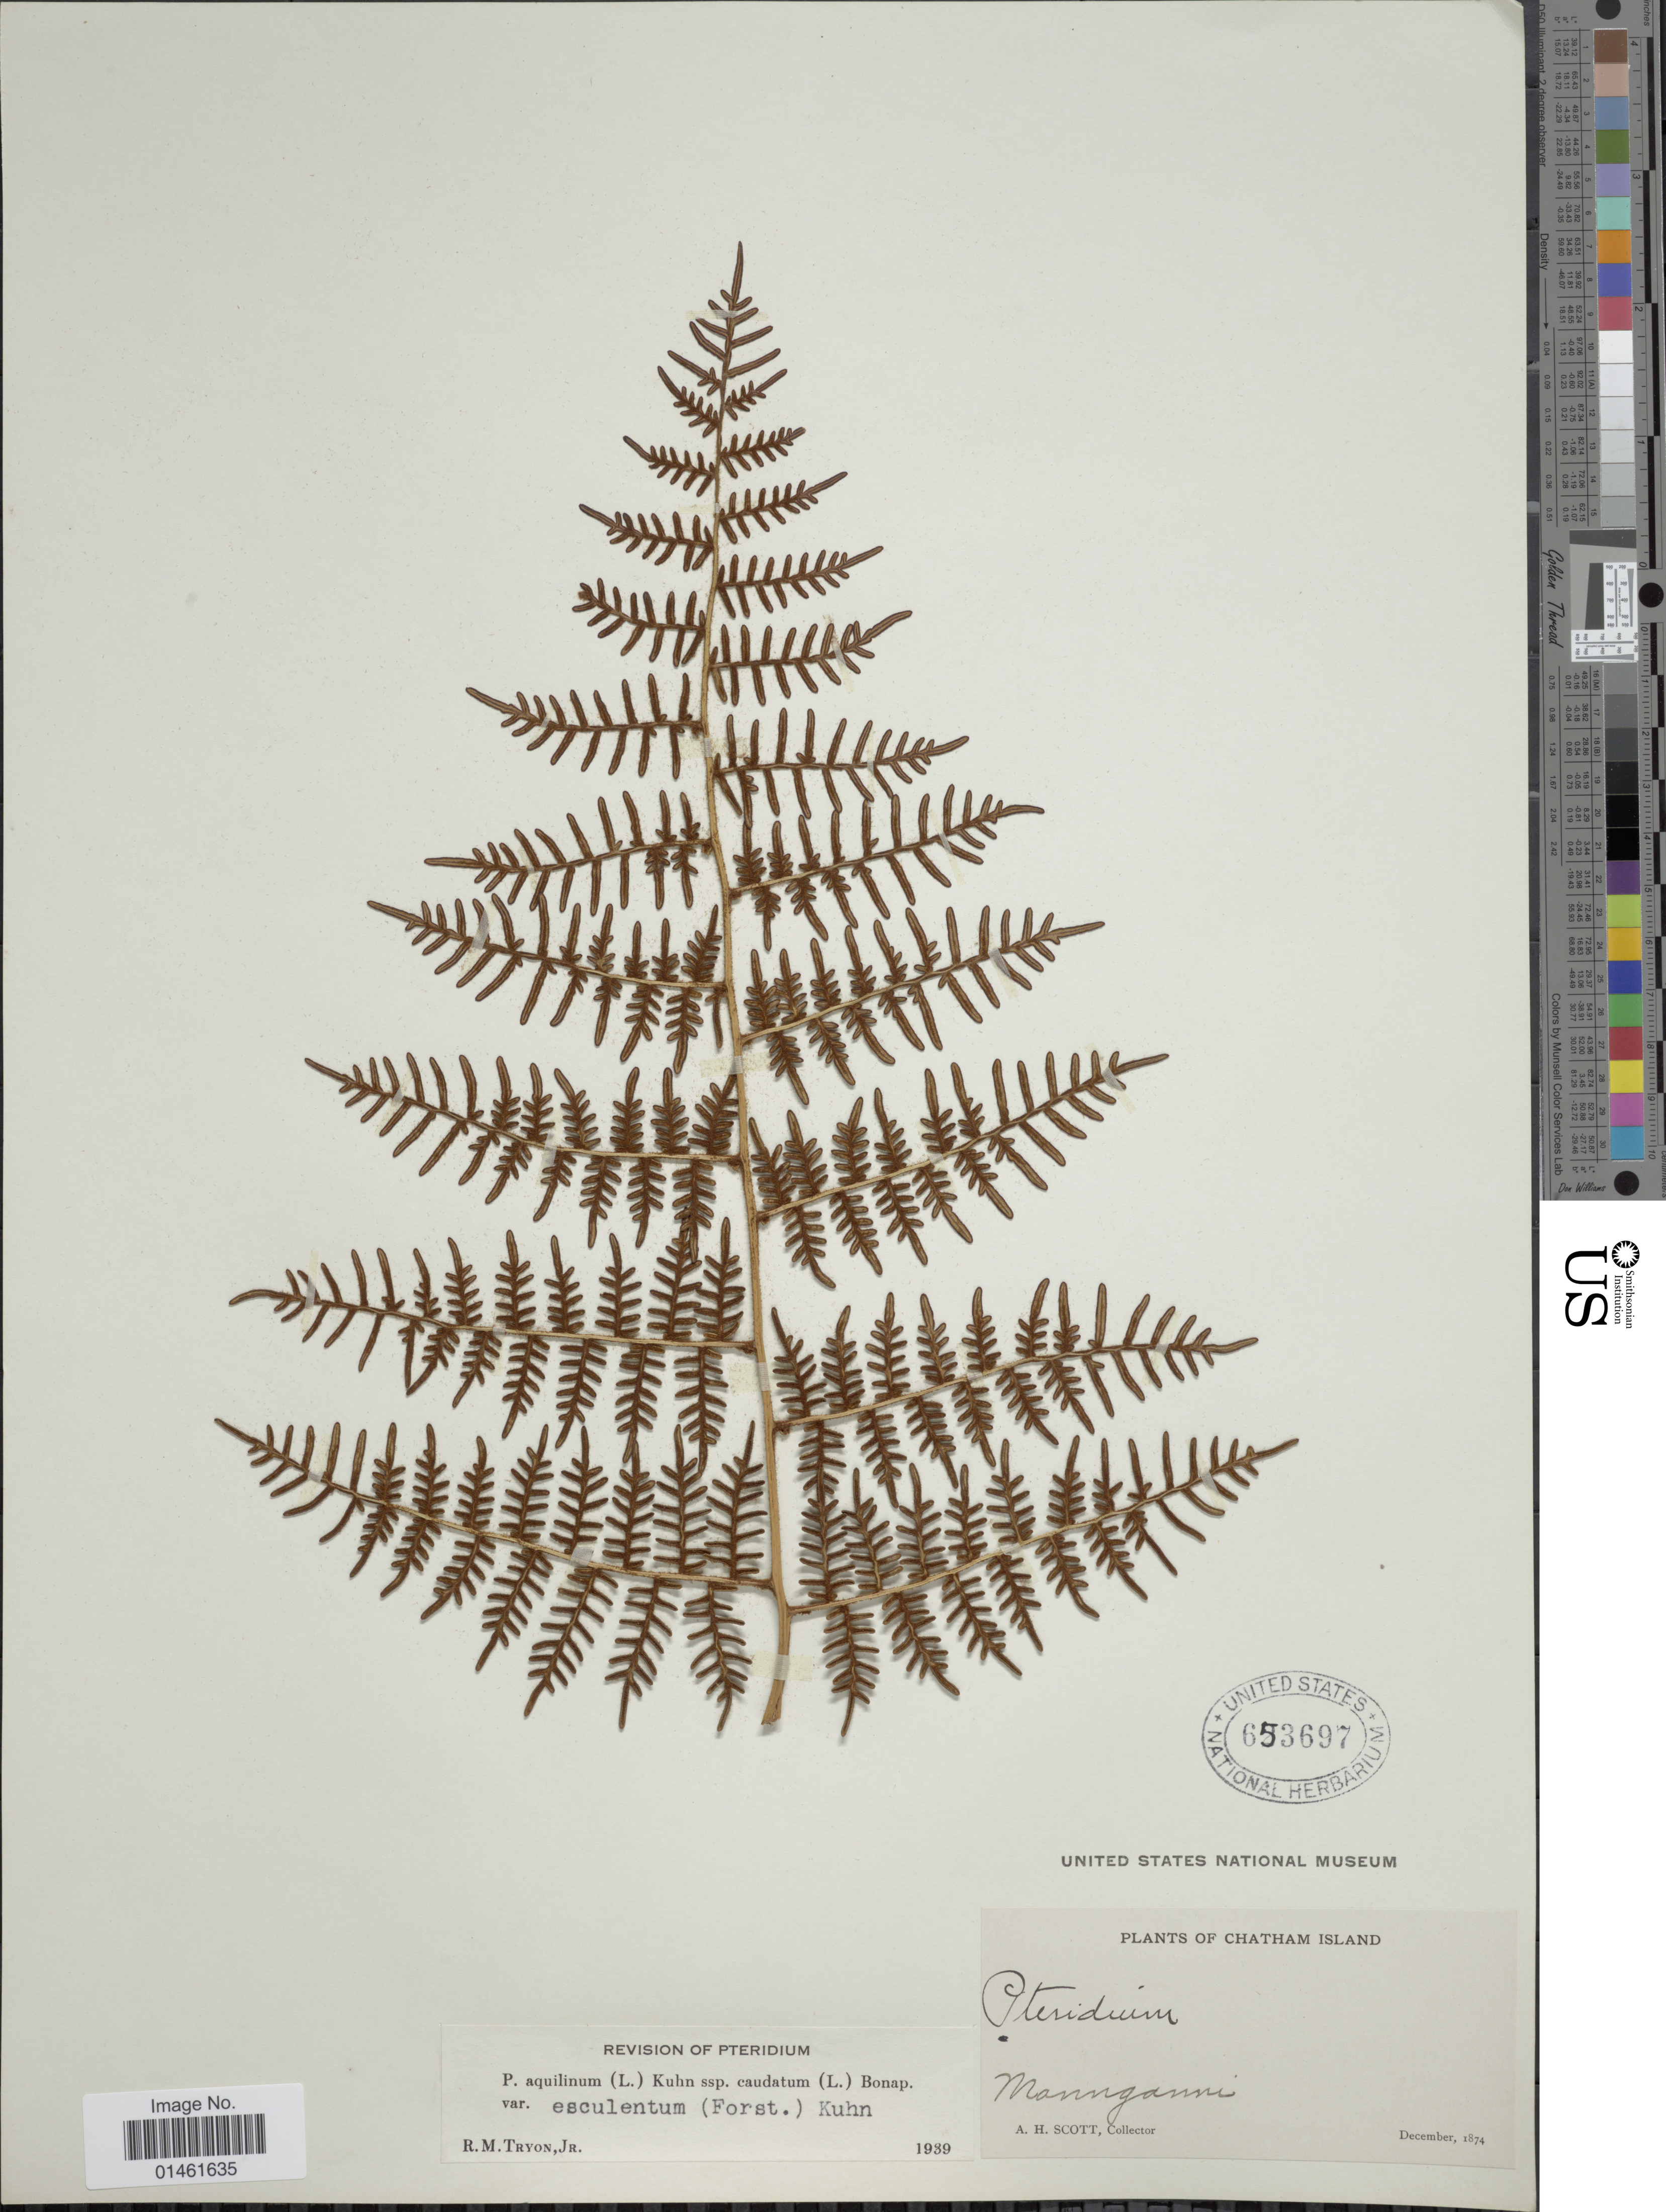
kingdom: Plantae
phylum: Tracheophyta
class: Polypodiopsida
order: Polypodiales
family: Dennstaedtiaceae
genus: Pteridium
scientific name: Pteridium esculentum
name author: (G. Forst.) Cockayne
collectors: A. H. Scott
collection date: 1874-12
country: New Zealand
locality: Chatham Island, Mannganni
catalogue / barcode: US 653697